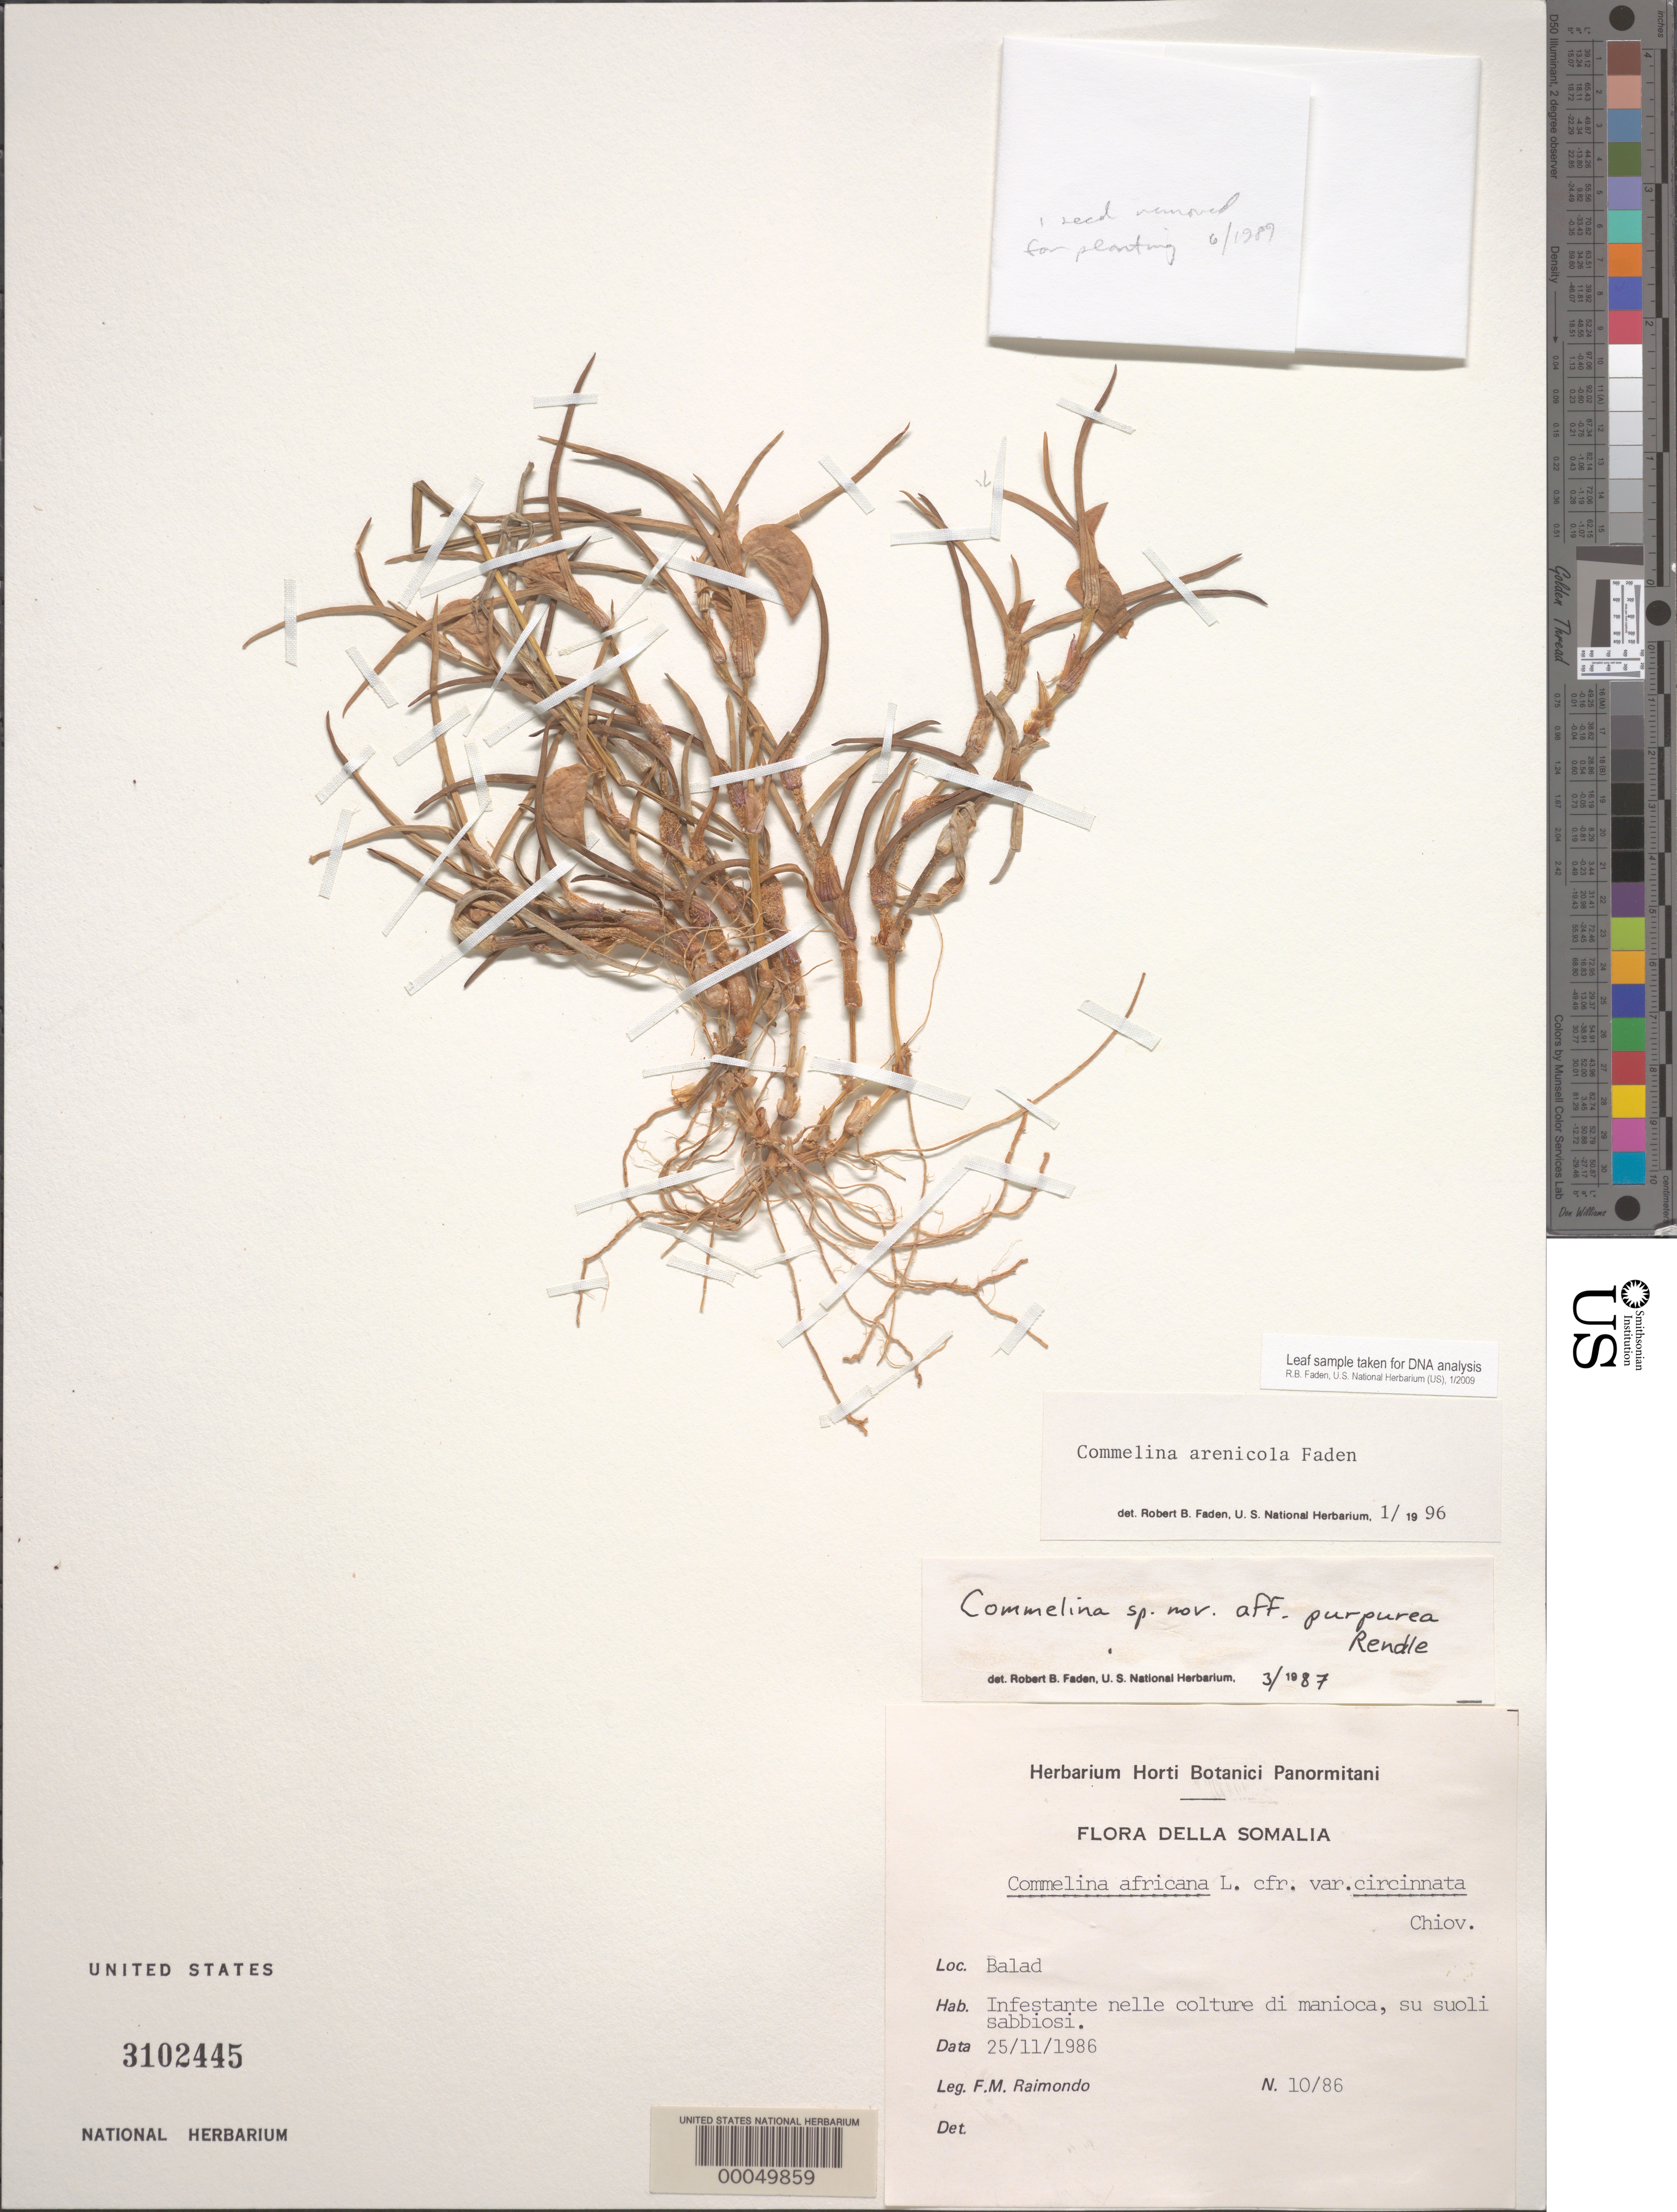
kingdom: Plantae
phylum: Tracheophyta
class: Liliopsida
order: Commelinales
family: Commelinaceae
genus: Commelina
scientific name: Commelina arenicola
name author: Faden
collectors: F. Raimondo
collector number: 10/86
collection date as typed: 25 Nov 1986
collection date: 1986-11-25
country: Somalia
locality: Balad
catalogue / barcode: US 3102445